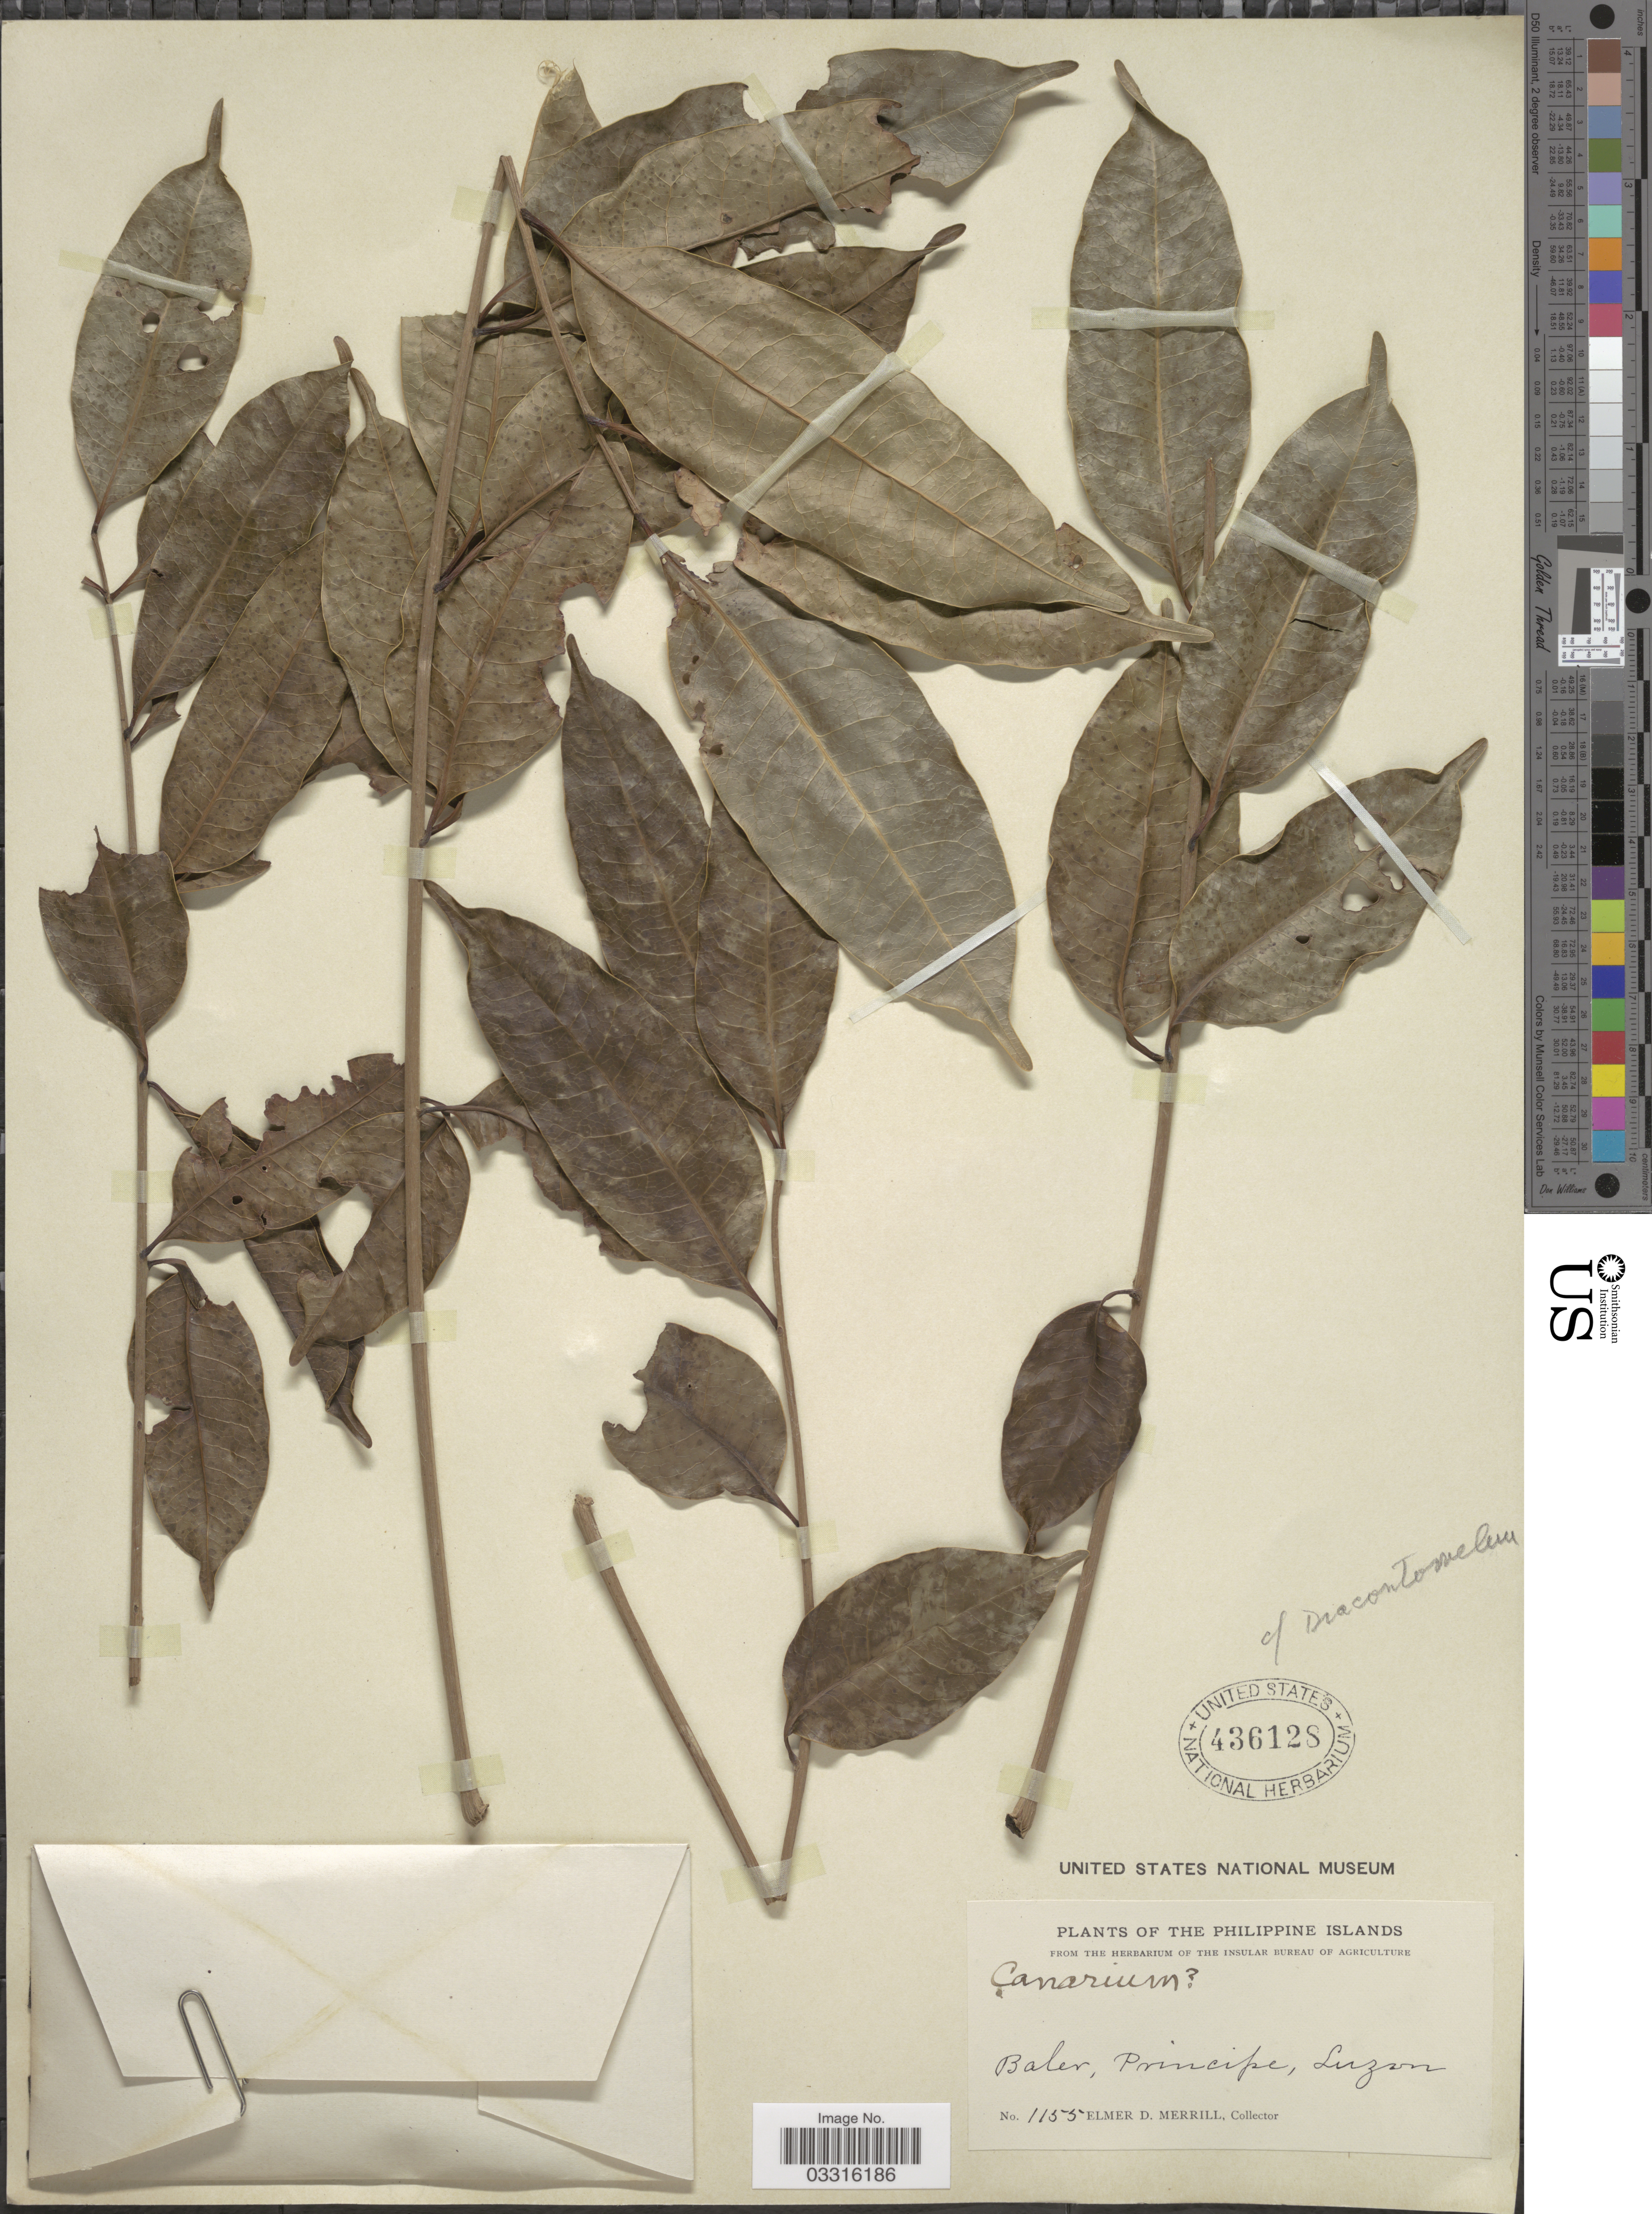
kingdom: Plantae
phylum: Tracheophyta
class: Magnoliopsida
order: Sapindales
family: Burseraceae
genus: Canarium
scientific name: Canarium sp.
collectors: E. D. Merrill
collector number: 1155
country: Philippines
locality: Baler, Principe, Luzon.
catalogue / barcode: US 436128